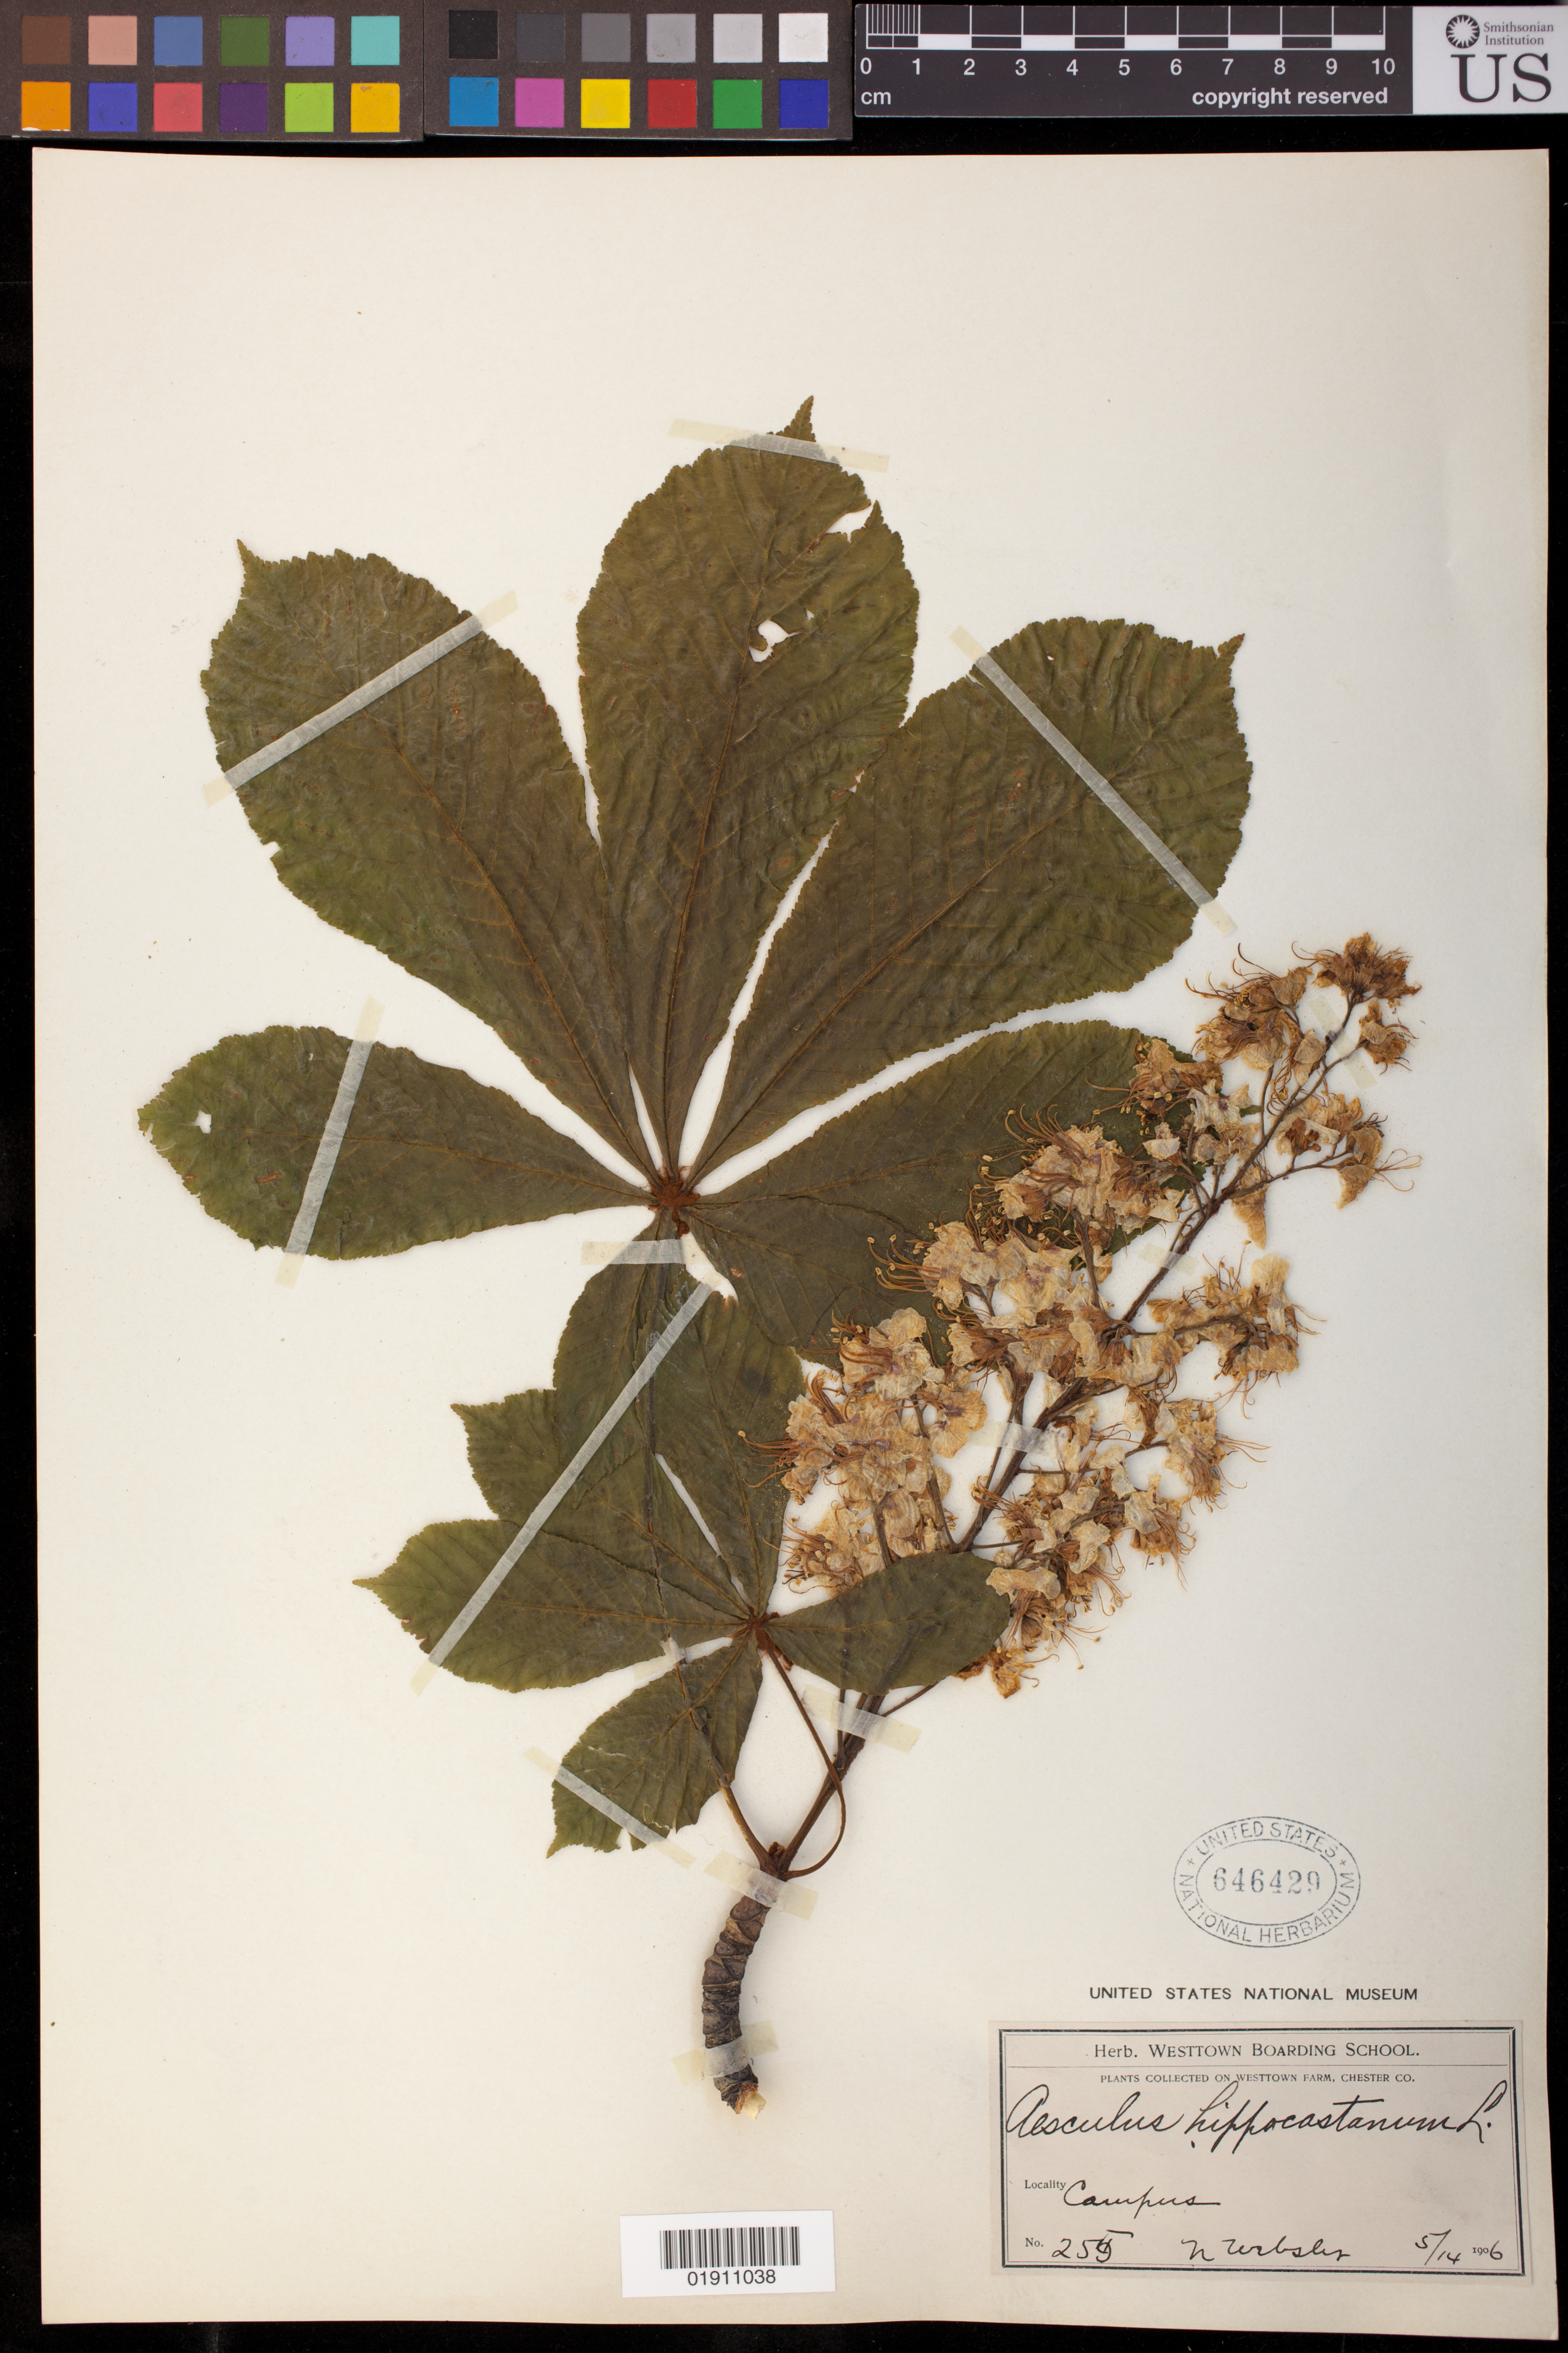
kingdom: Plantae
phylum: Tracheophyta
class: Magnoliopsida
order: Sapindales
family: Sapindaceae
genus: Aesculus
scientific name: Aesculus hippocastanum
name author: L.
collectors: N. Webster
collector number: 255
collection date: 1906-05-14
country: United States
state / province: Pennsylvania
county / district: Chester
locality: Westtown Farm; Campus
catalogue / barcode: US 646429